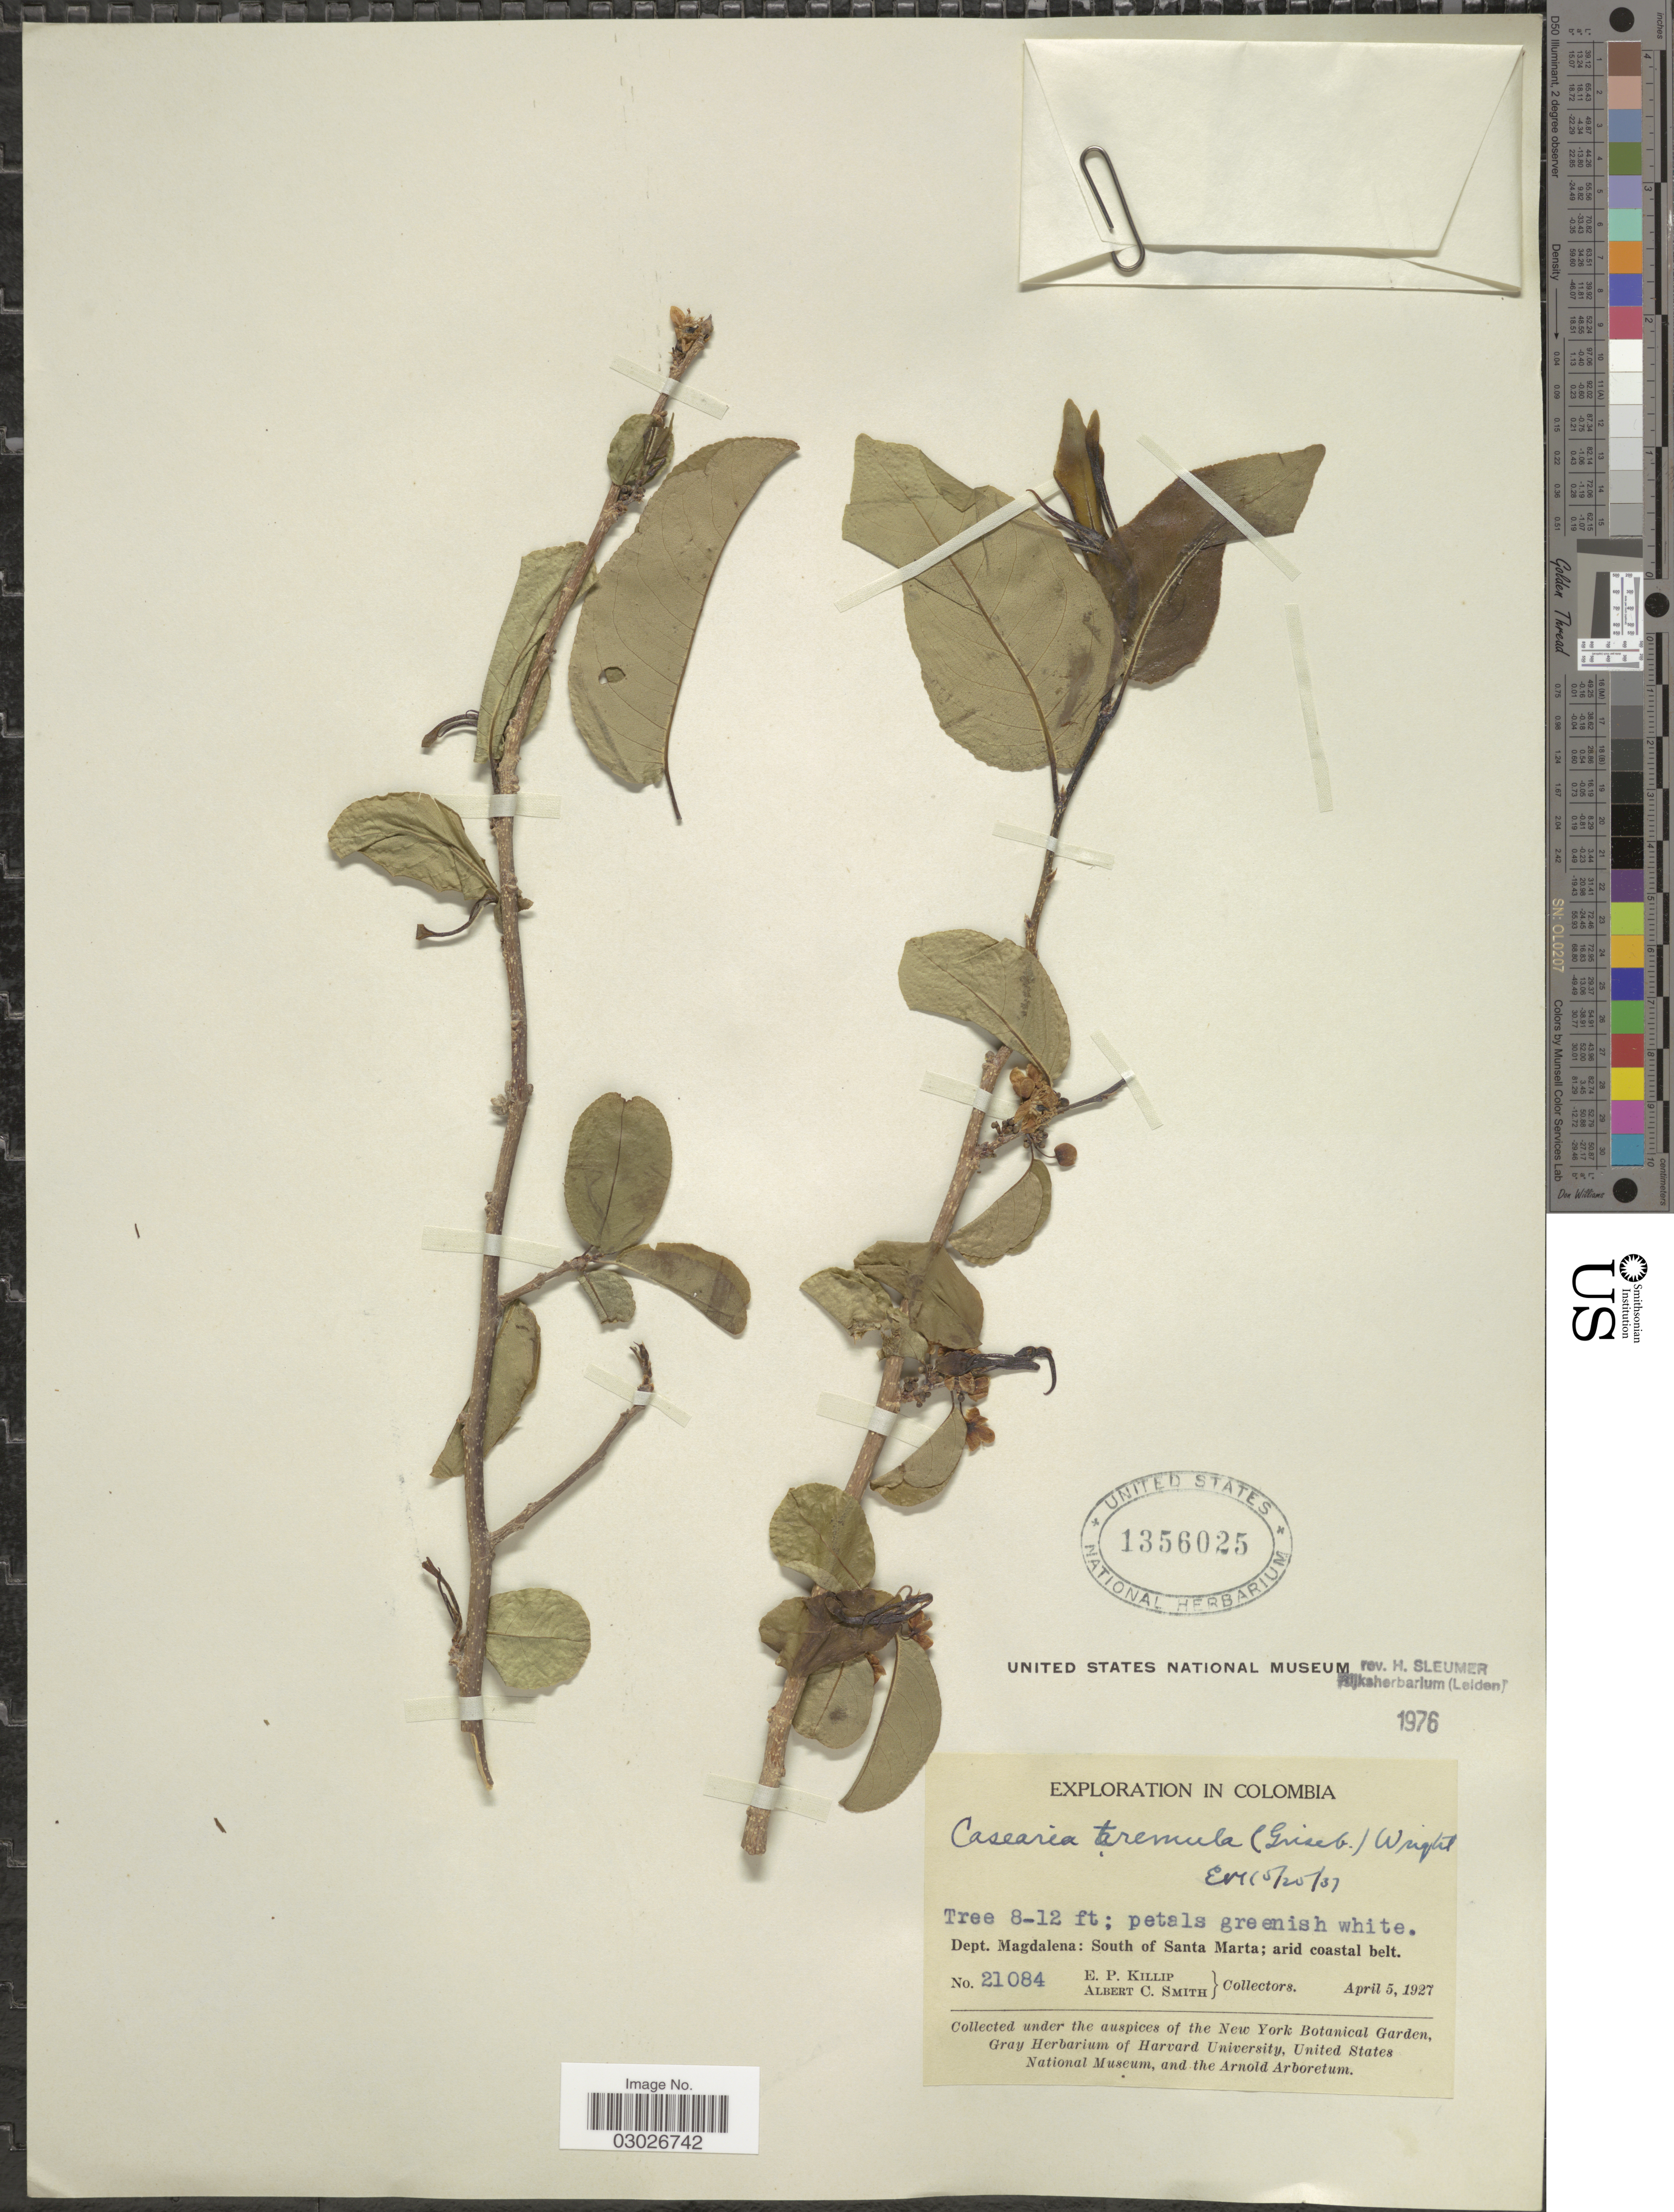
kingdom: Plantae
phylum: Tracheophyta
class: Magnoliopsida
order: Malpighiales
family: Salicaceae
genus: Casearia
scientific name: Casearia tremula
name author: (Griseb.) Griseb. ex C. Wright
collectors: E. P. Killip & A. C. Smith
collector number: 21084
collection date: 1927-04-05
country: Colombia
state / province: Magdalena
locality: Dept. Magdalena: South of Santa Marta; arid coastal belt.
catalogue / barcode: US 1356025